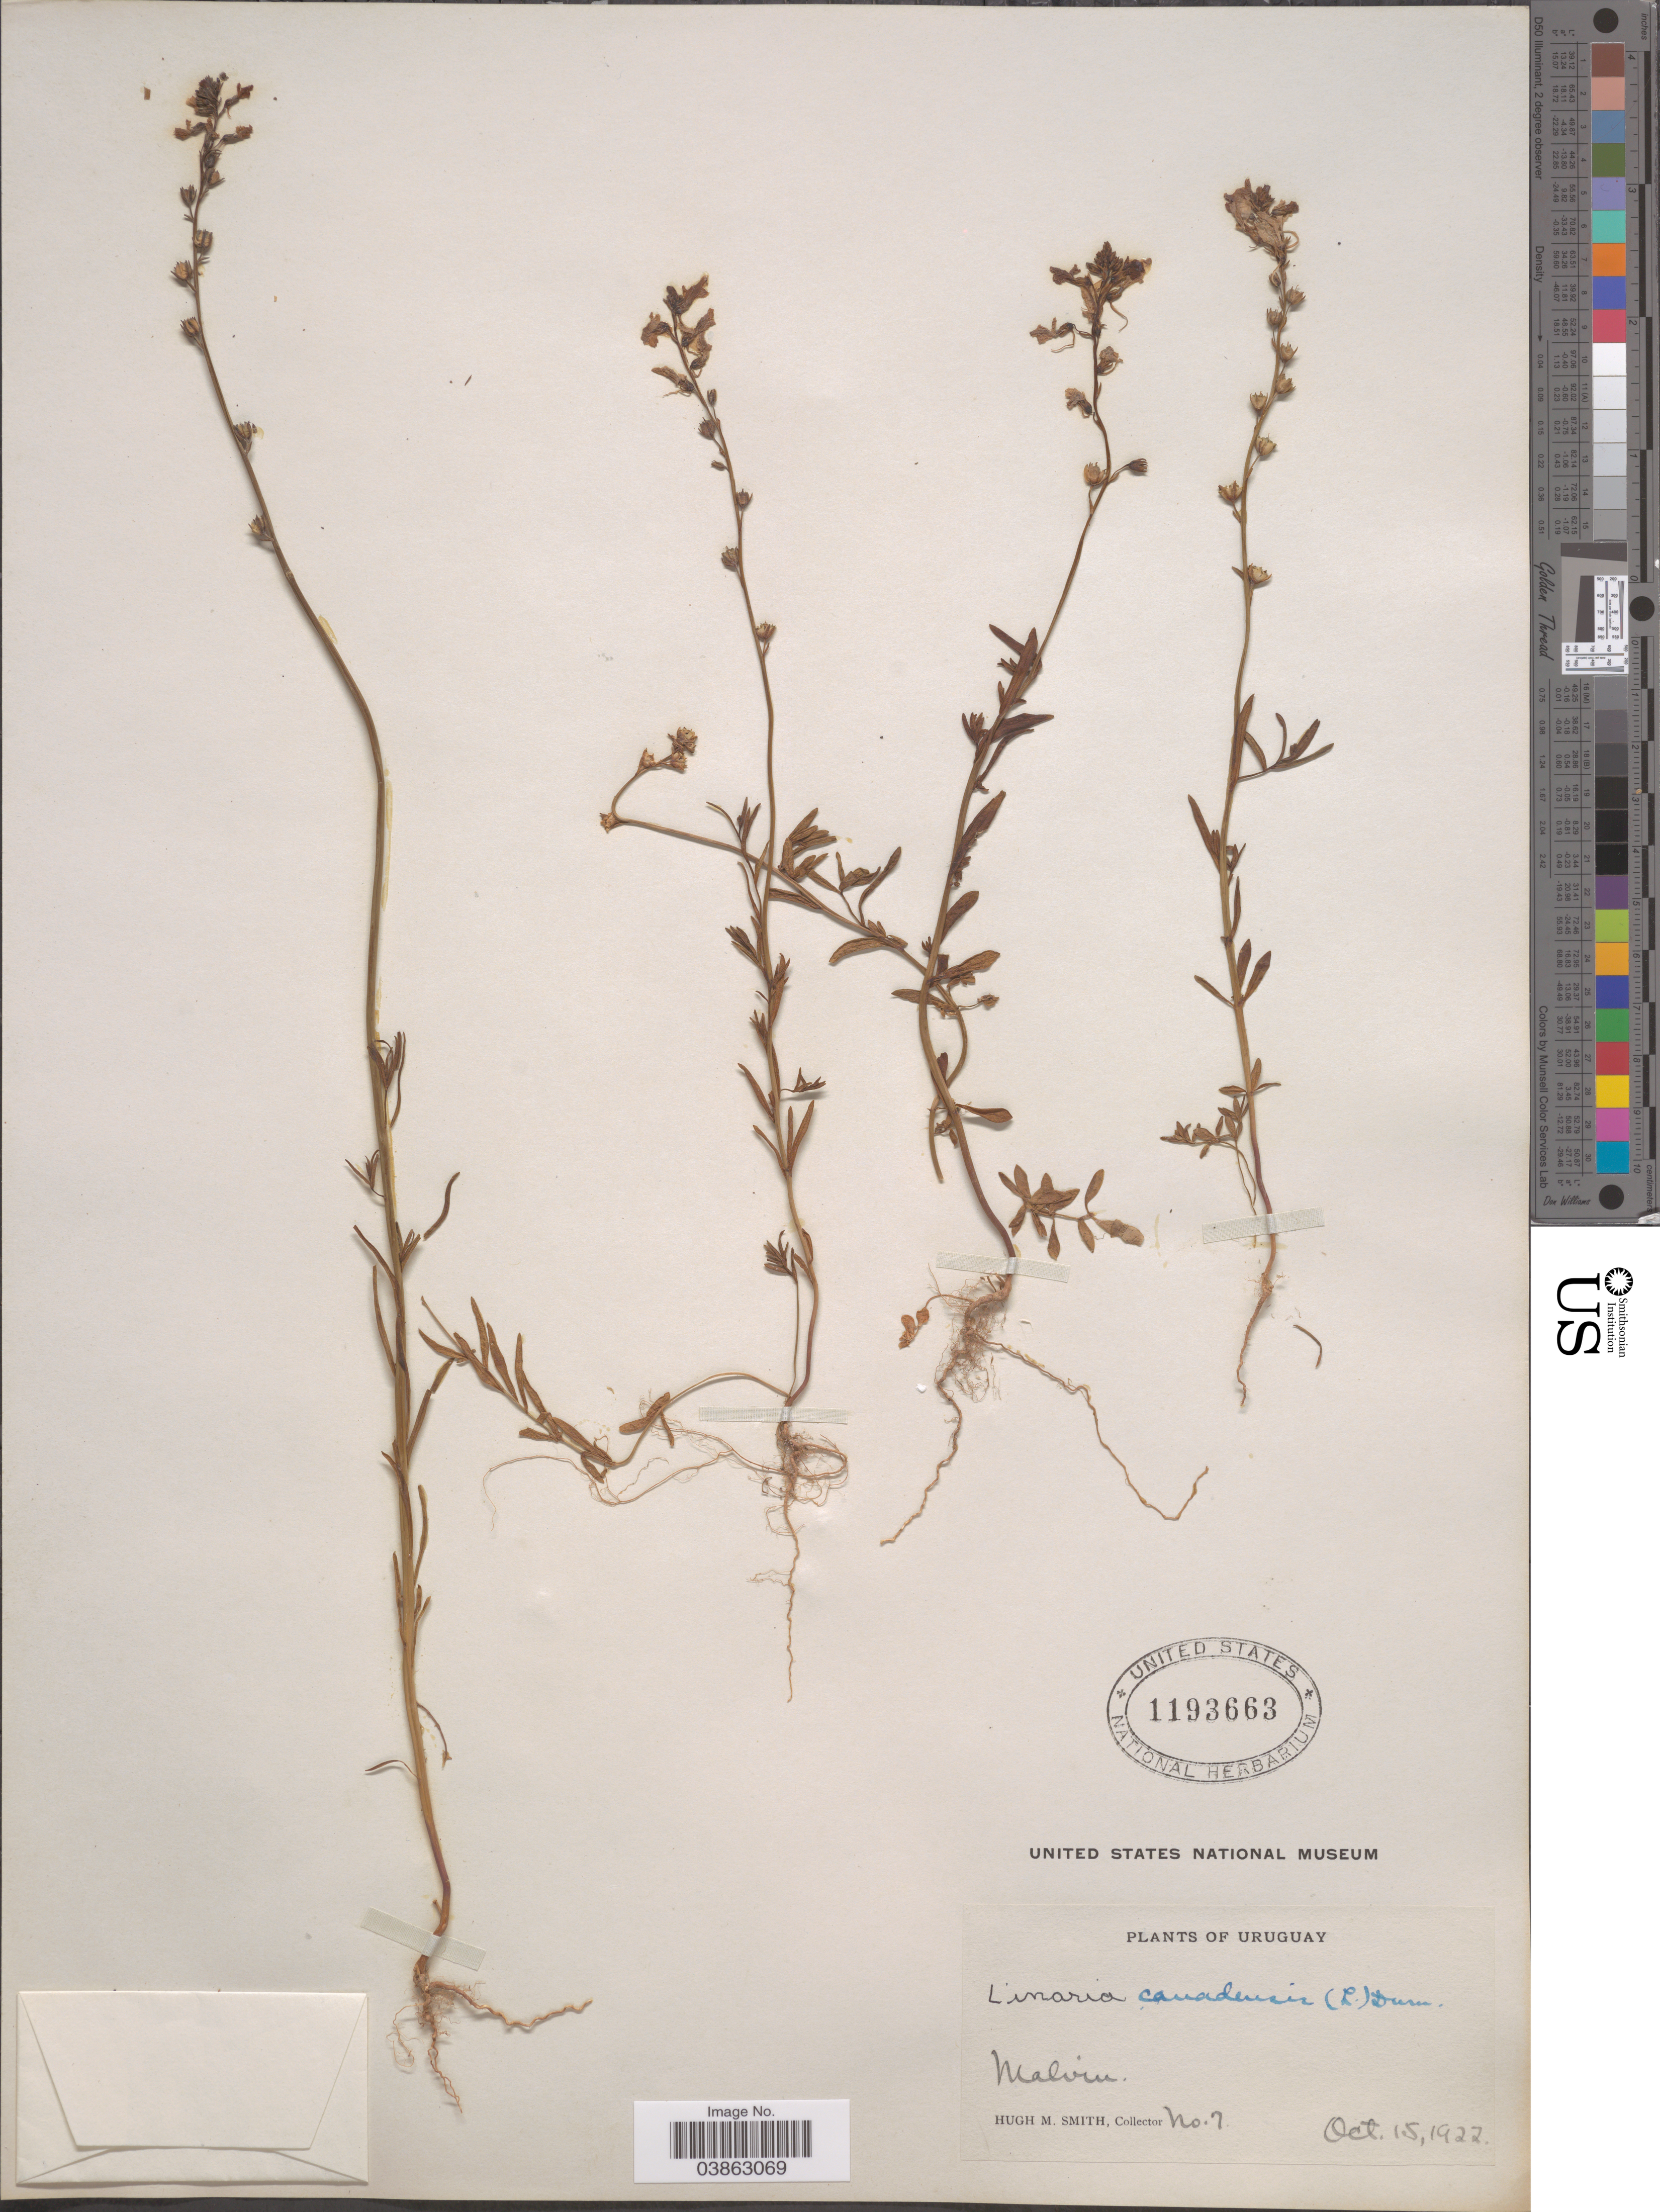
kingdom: Plantae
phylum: Tracheophyta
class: Magnoliopsida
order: Lamiales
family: Plantaginaceae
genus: Linaria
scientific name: Linaria canadensis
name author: (L.) Dum. Cours.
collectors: H. M. Smith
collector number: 7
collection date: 1922-10-15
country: Uruguay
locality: Malvin.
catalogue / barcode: US 1193663